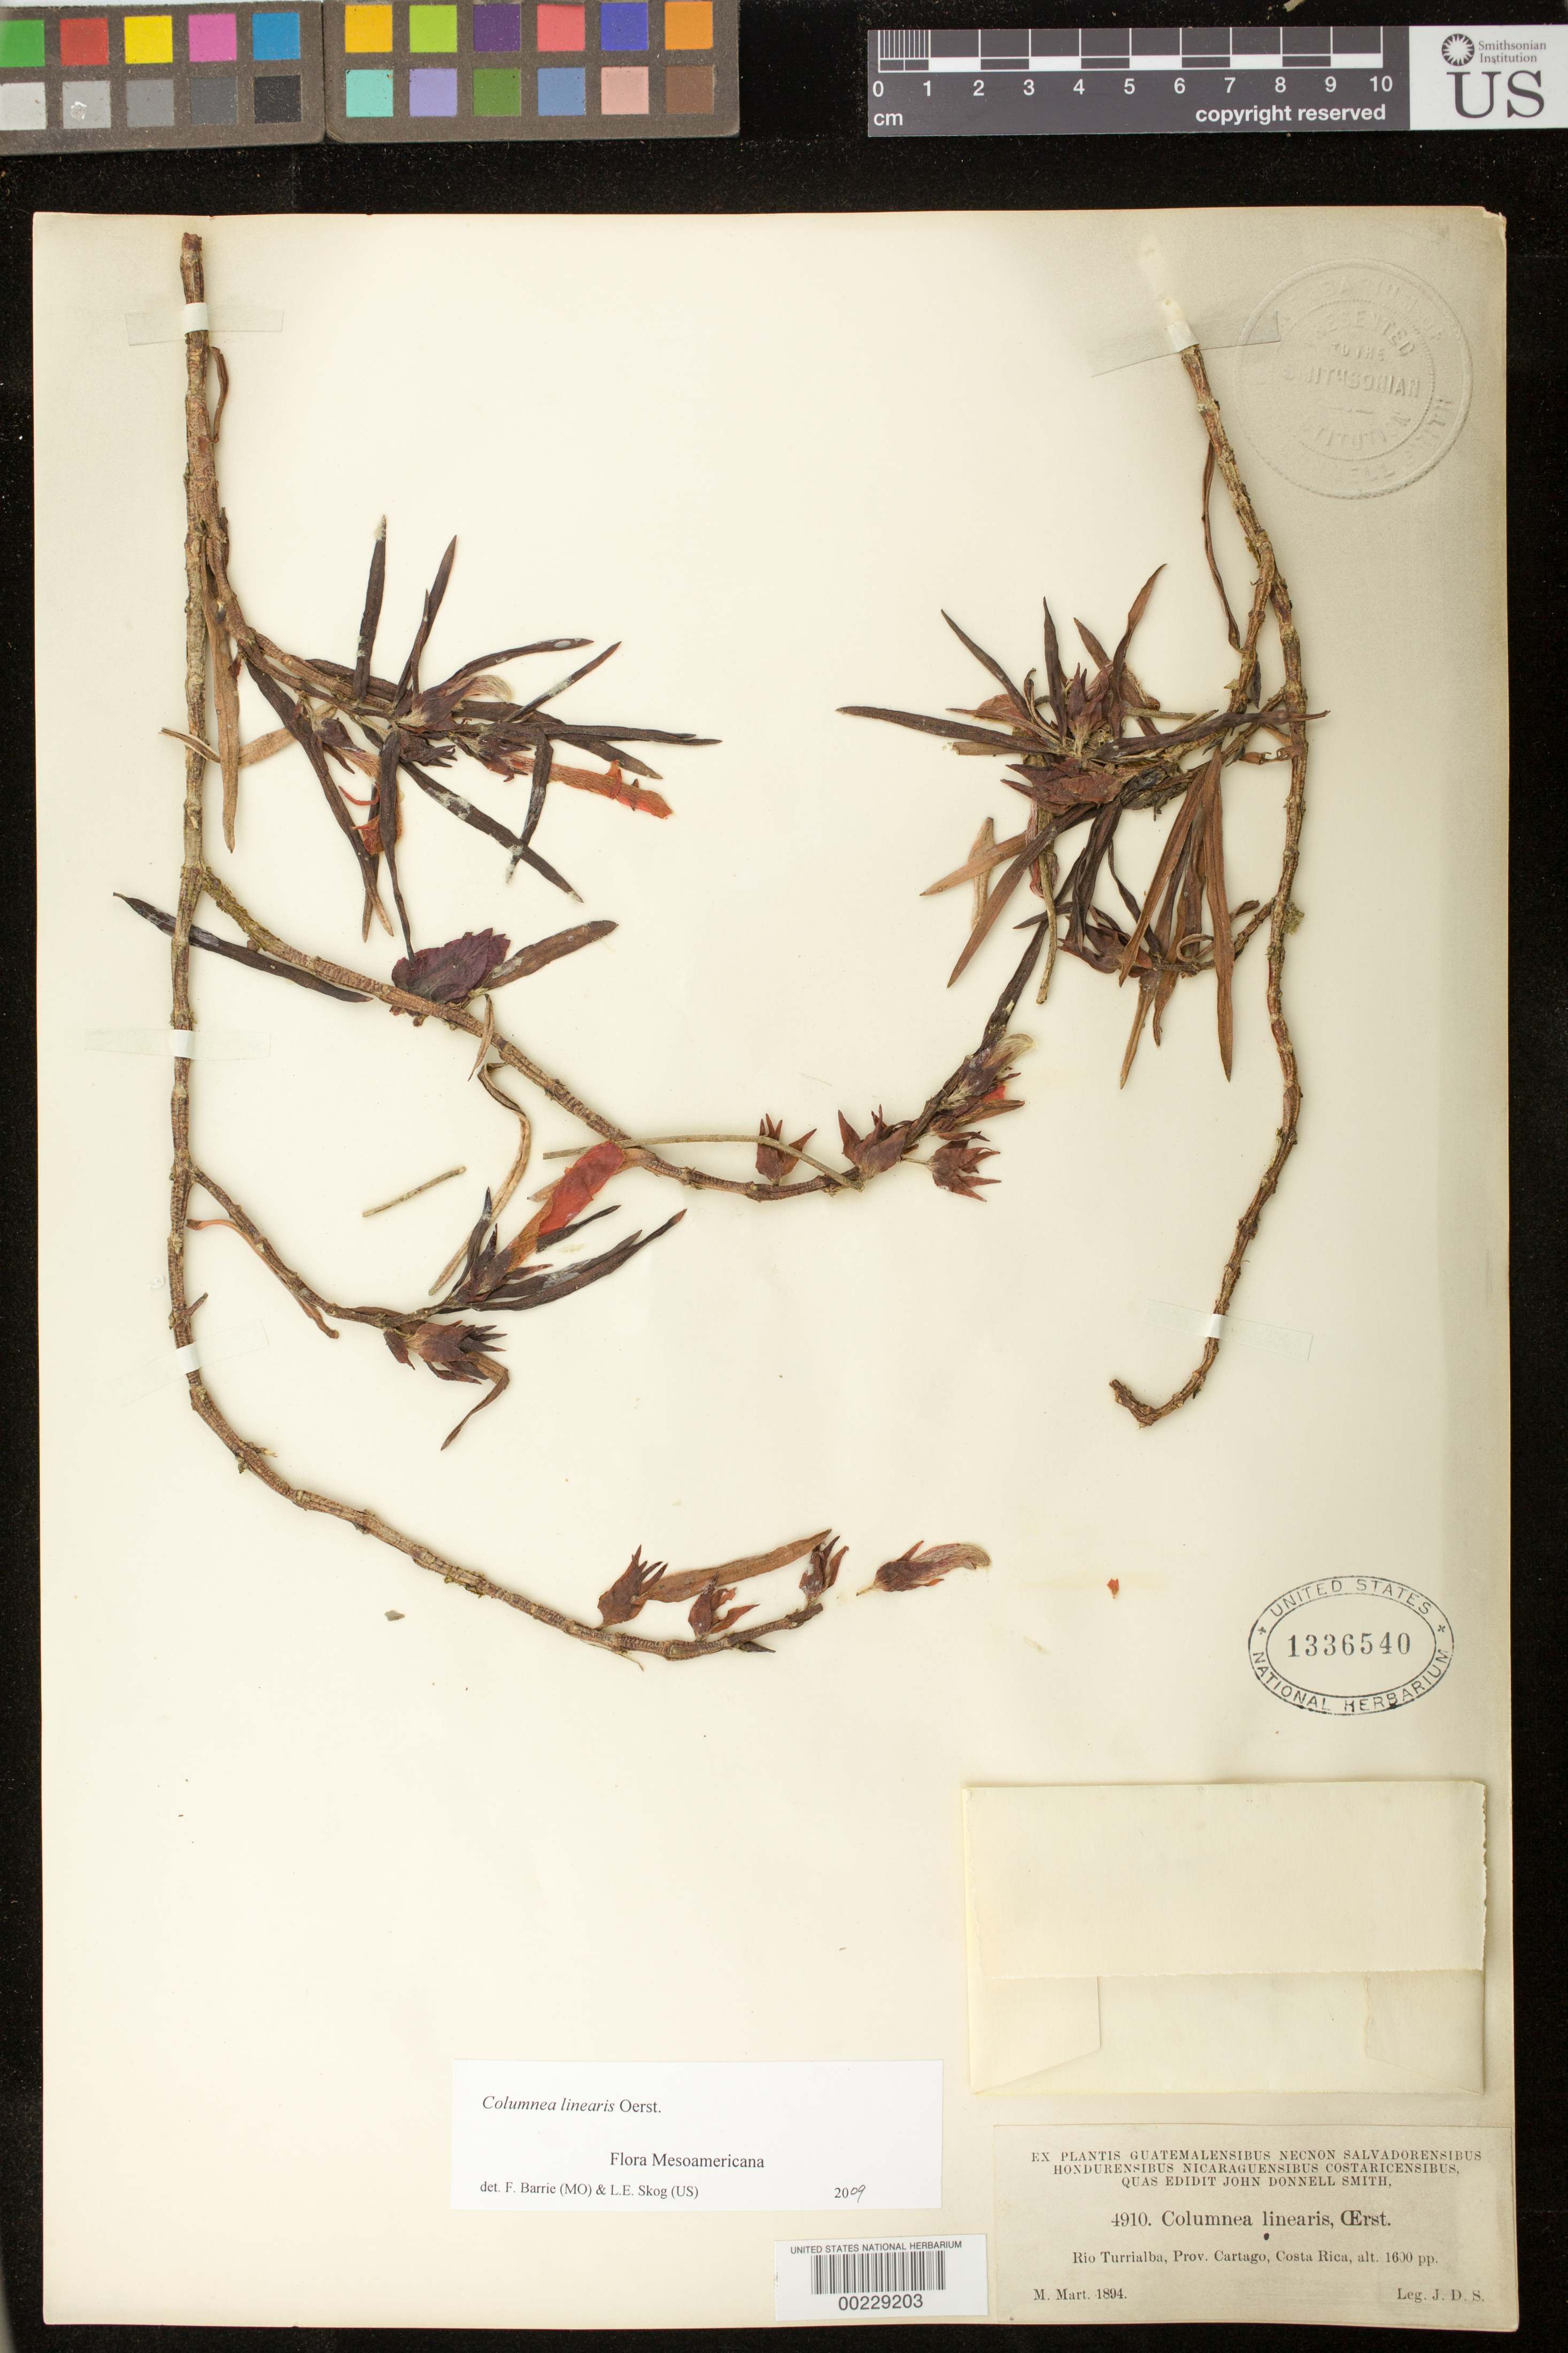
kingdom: Plantae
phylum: Tracheophyta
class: Magnoliopsida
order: Lamiales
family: Gesneriaceae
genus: Columnea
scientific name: Columnea linearis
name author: Oerst.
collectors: J. Donnell Smith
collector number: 4910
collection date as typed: Mar 1894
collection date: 1894-03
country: Costa Rica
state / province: Cartago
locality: Rio Turrialba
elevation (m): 1600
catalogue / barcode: US 1336540